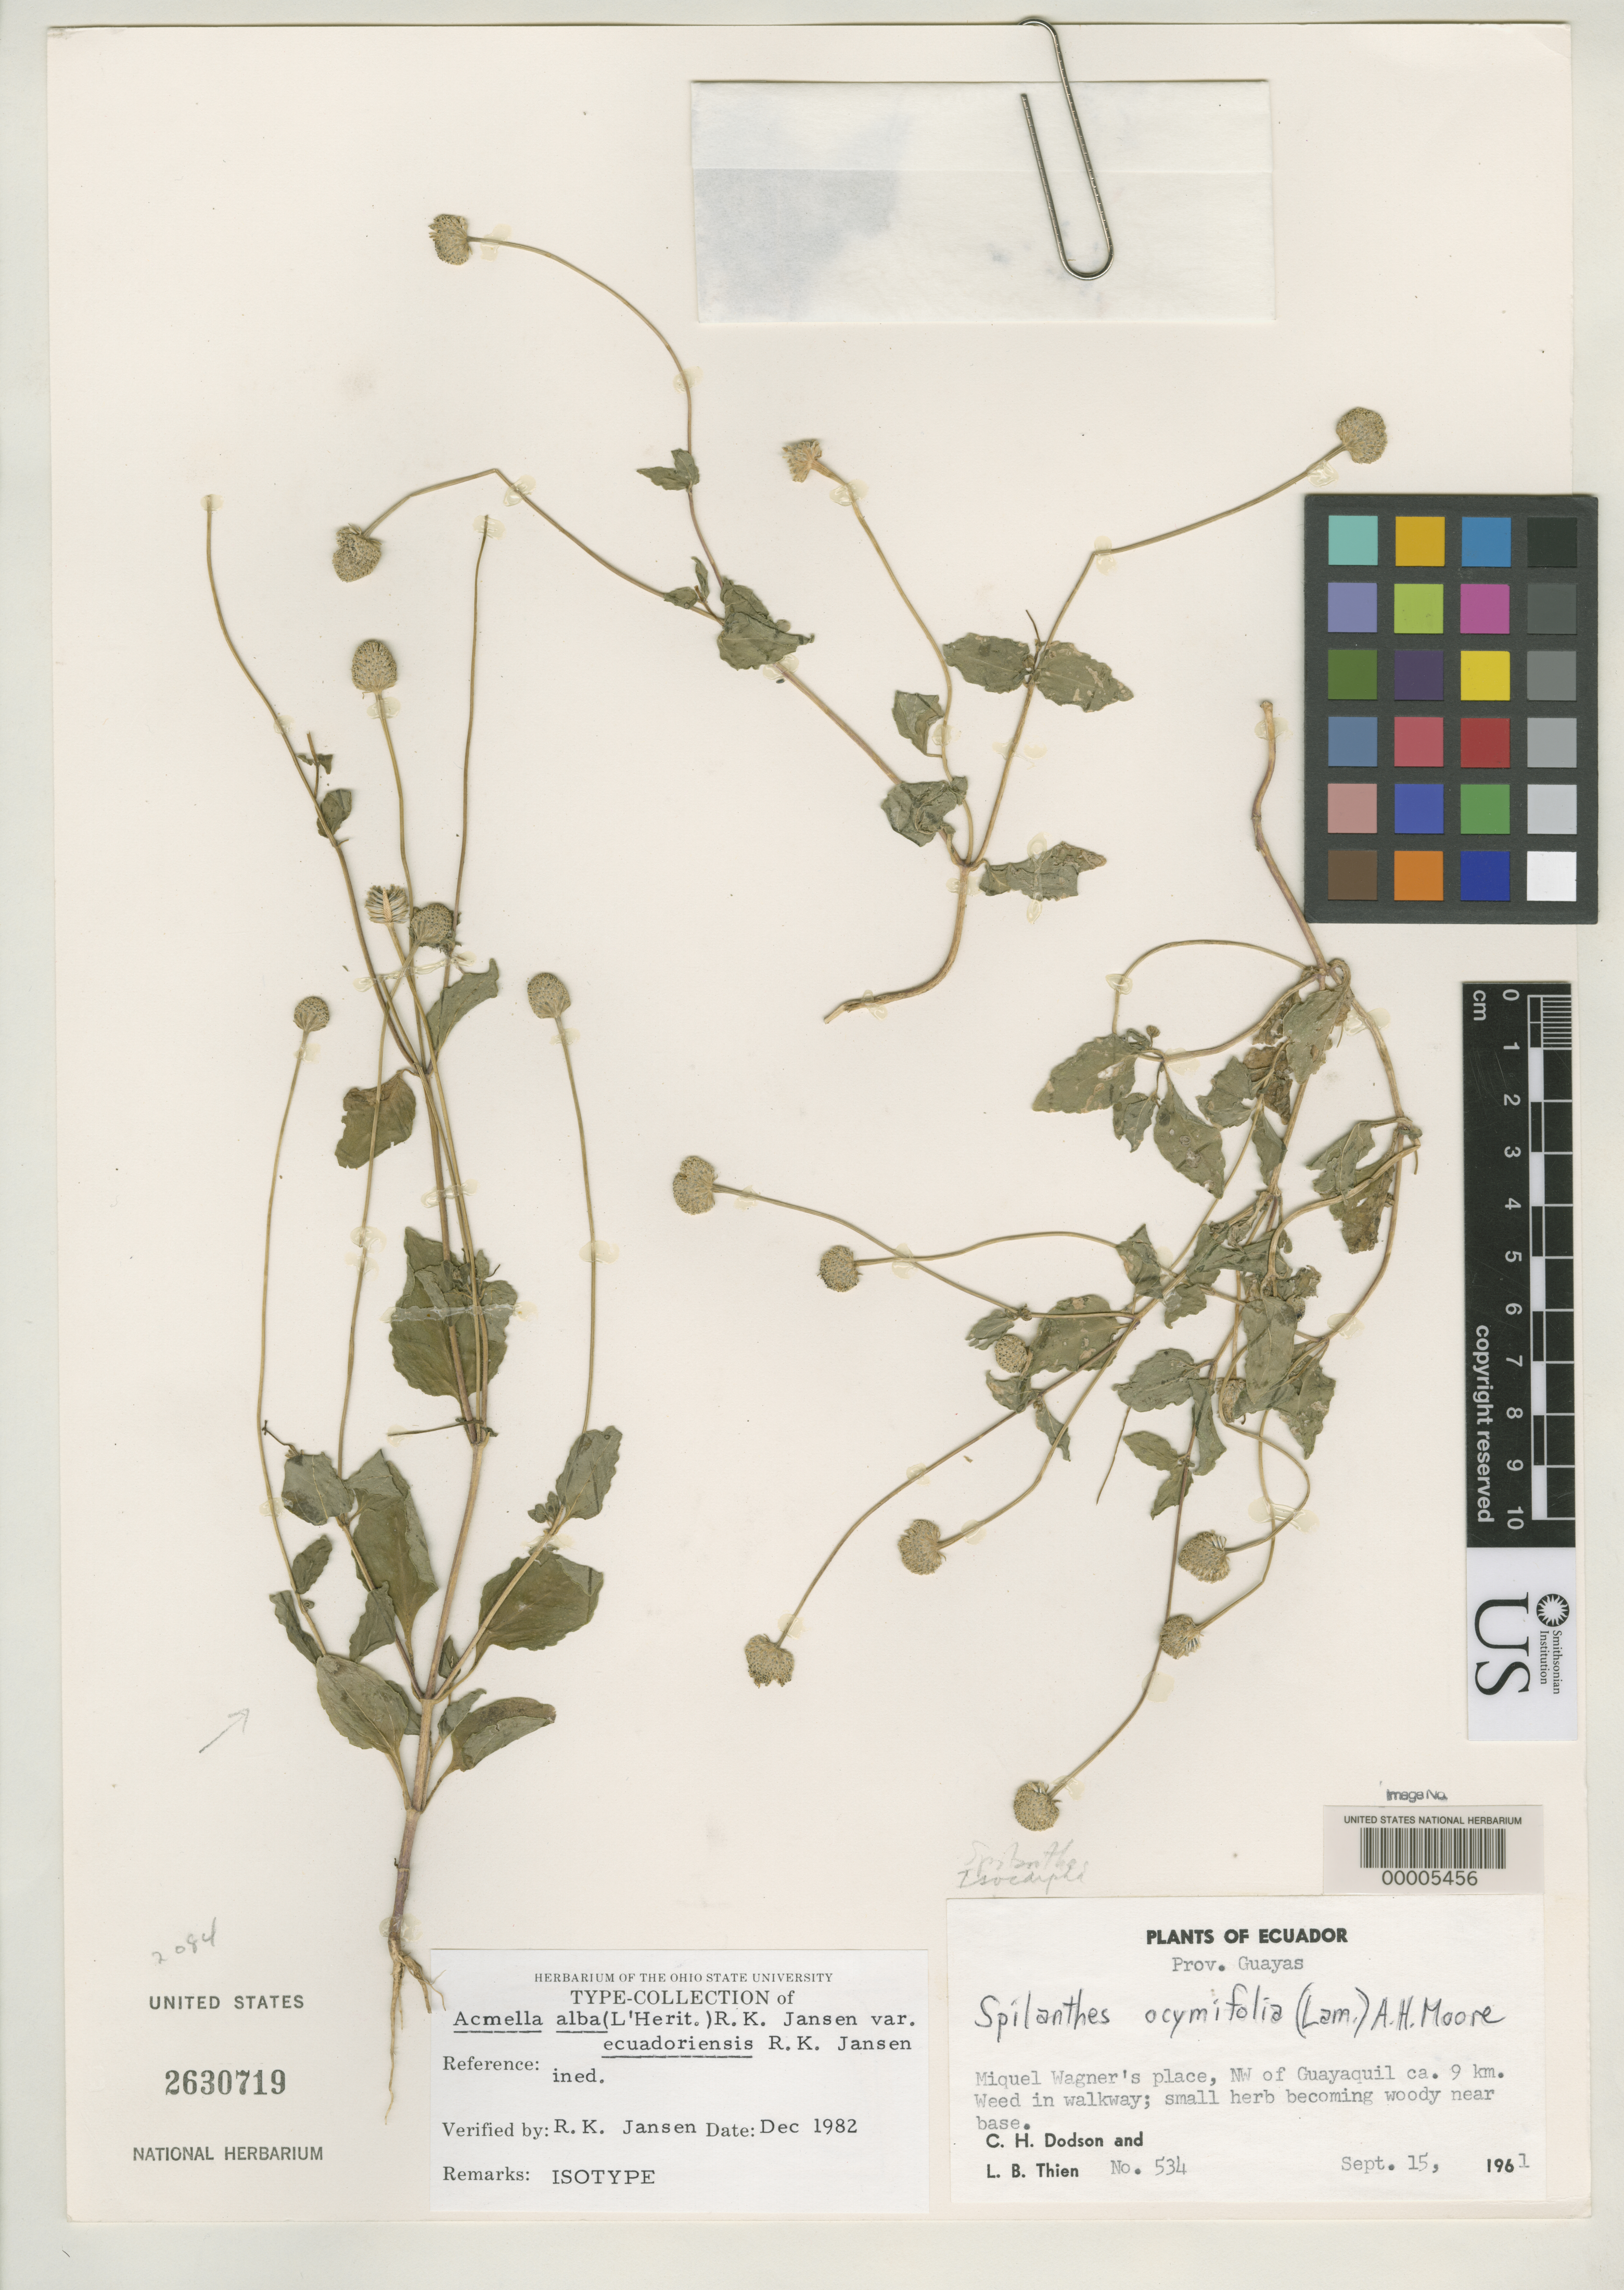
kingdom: Plantae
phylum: Tracheophyta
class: Magnoliopsida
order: Asterales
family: Asteraceae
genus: Acmella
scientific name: Acmella alba var. ecuadorensis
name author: R.K. Jansen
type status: Isotype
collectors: C. H. Dodson & L. Thien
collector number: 534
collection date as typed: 15 Sep 1961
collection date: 1961-09-15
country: Ecuador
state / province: Guayas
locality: Ca. 9 km. NW of Guayaquil.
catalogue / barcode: US 2630719